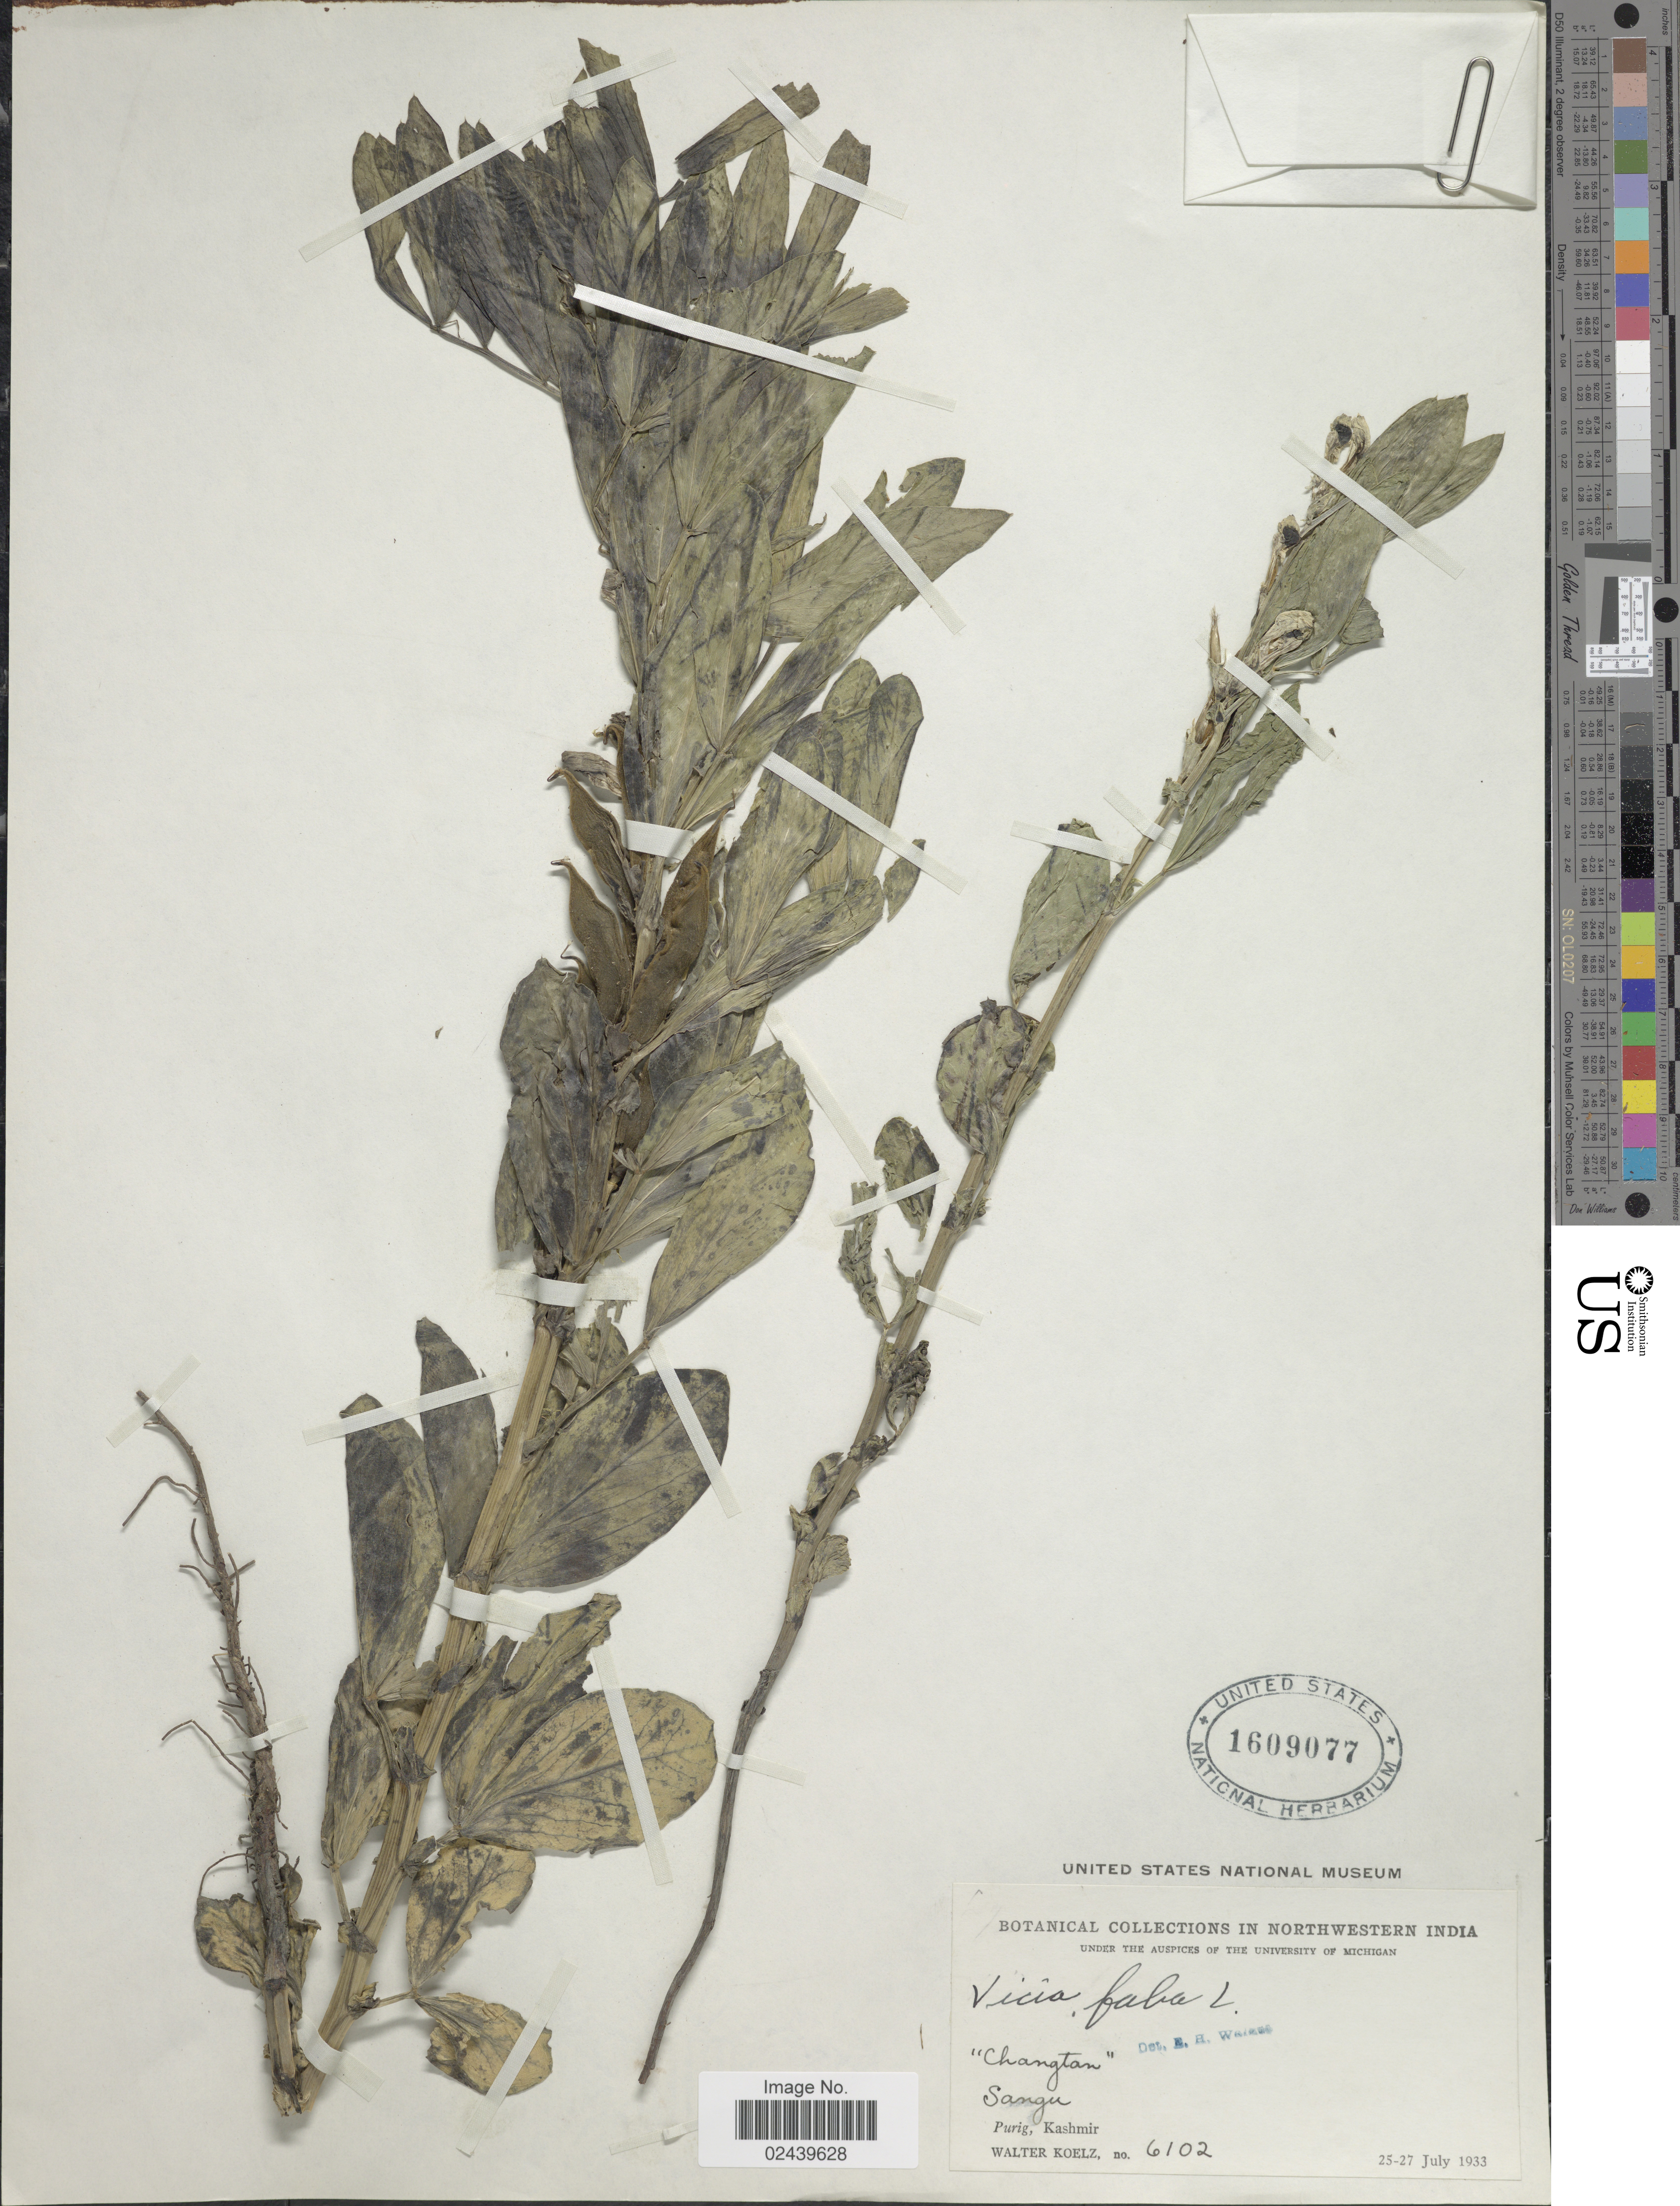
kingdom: Plantae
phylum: Tracheophyta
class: Magnoliopsida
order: Fabales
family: Fabaceae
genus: Vicia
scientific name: Vicia faba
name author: L.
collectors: W. N. Koelz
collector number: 6102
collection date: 1933-07-25/1933-07-27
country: India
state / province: Jammu and Kashmir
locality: Northwestern India. Purig. Sangu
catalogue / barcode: US 1609077